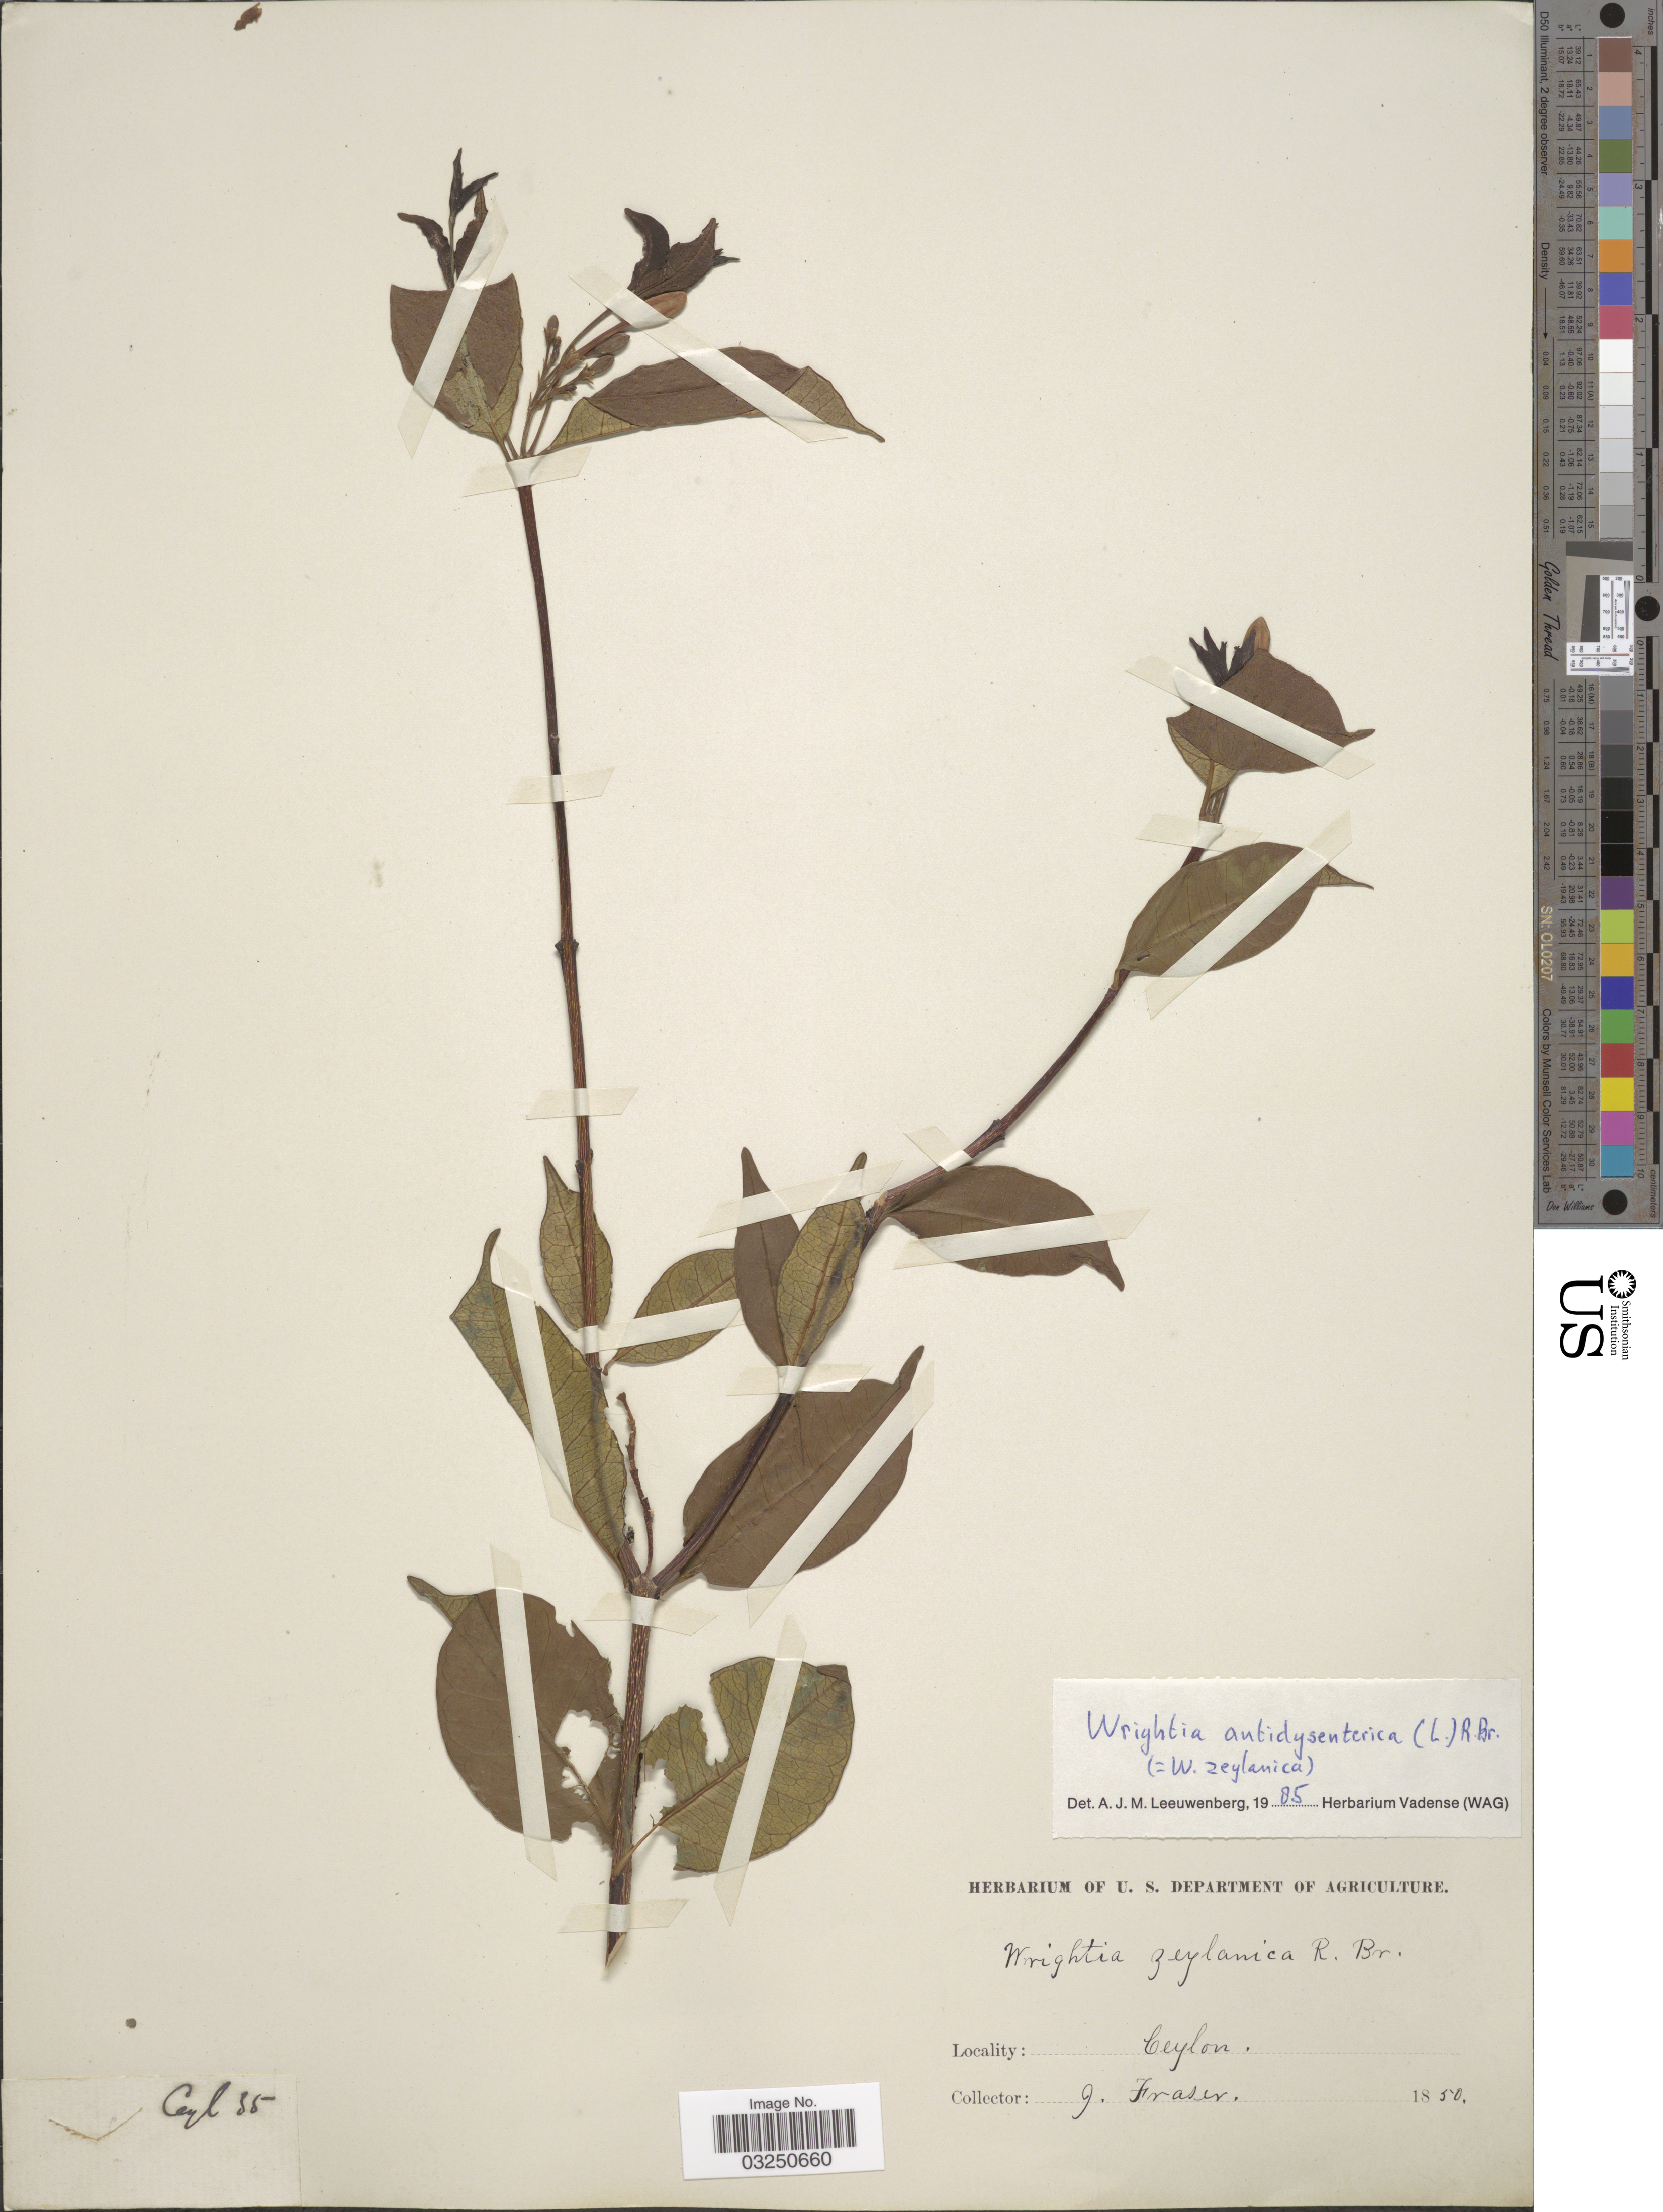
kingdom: Plantae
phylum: Tracheophyta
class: Magnoliopsida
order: Gentianales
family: Apocynaceae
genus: Wrightia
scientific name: Wrightia antidysenterica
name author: (L.) R. Br.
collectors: J. Fraser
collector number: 35?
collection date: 1850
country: Sri Lanka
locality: Ceylon.